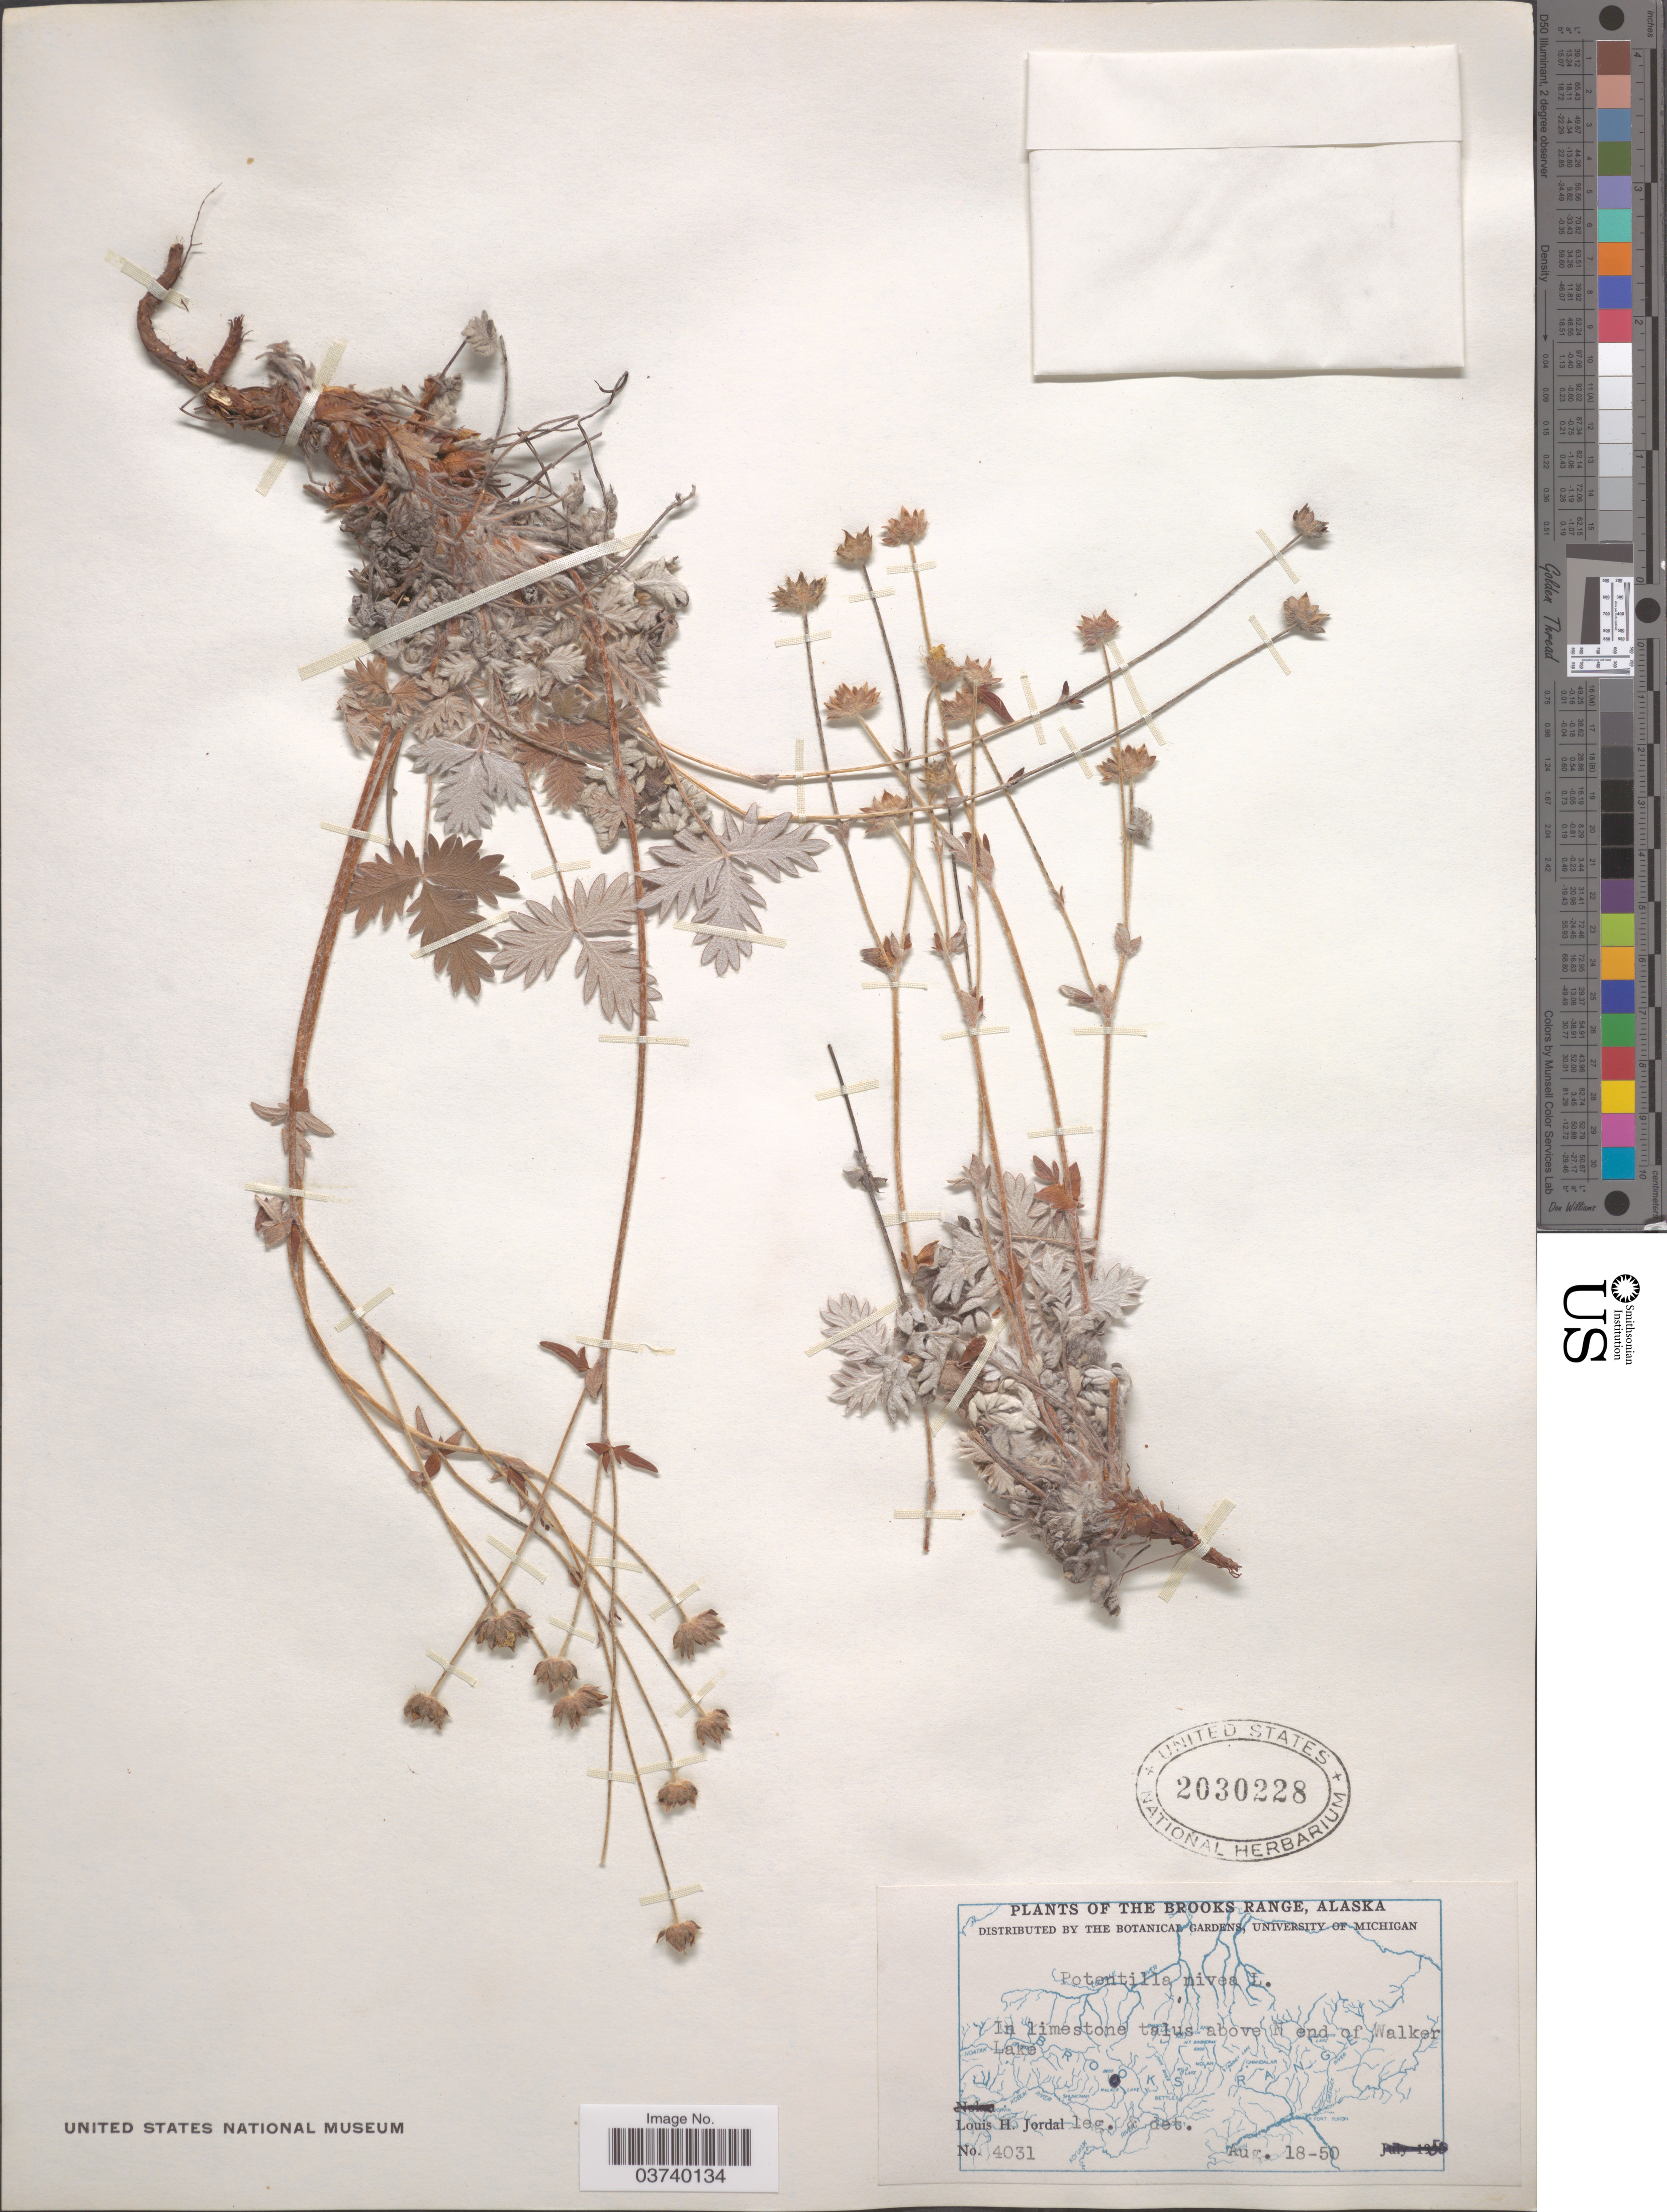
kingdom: Plantae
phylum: Tracheophyta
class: Magnoliopsida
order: Rosales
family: Rosaceae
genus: Potentilla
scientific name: Potentilla nivea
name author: L.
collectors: L. Jordal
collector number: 4031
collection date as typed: Transcribed d/m/y: 18/8/50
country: United States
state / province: Alaska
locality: The Brooks Range. Above N end of Walker Lake.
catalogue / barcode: US 2030228